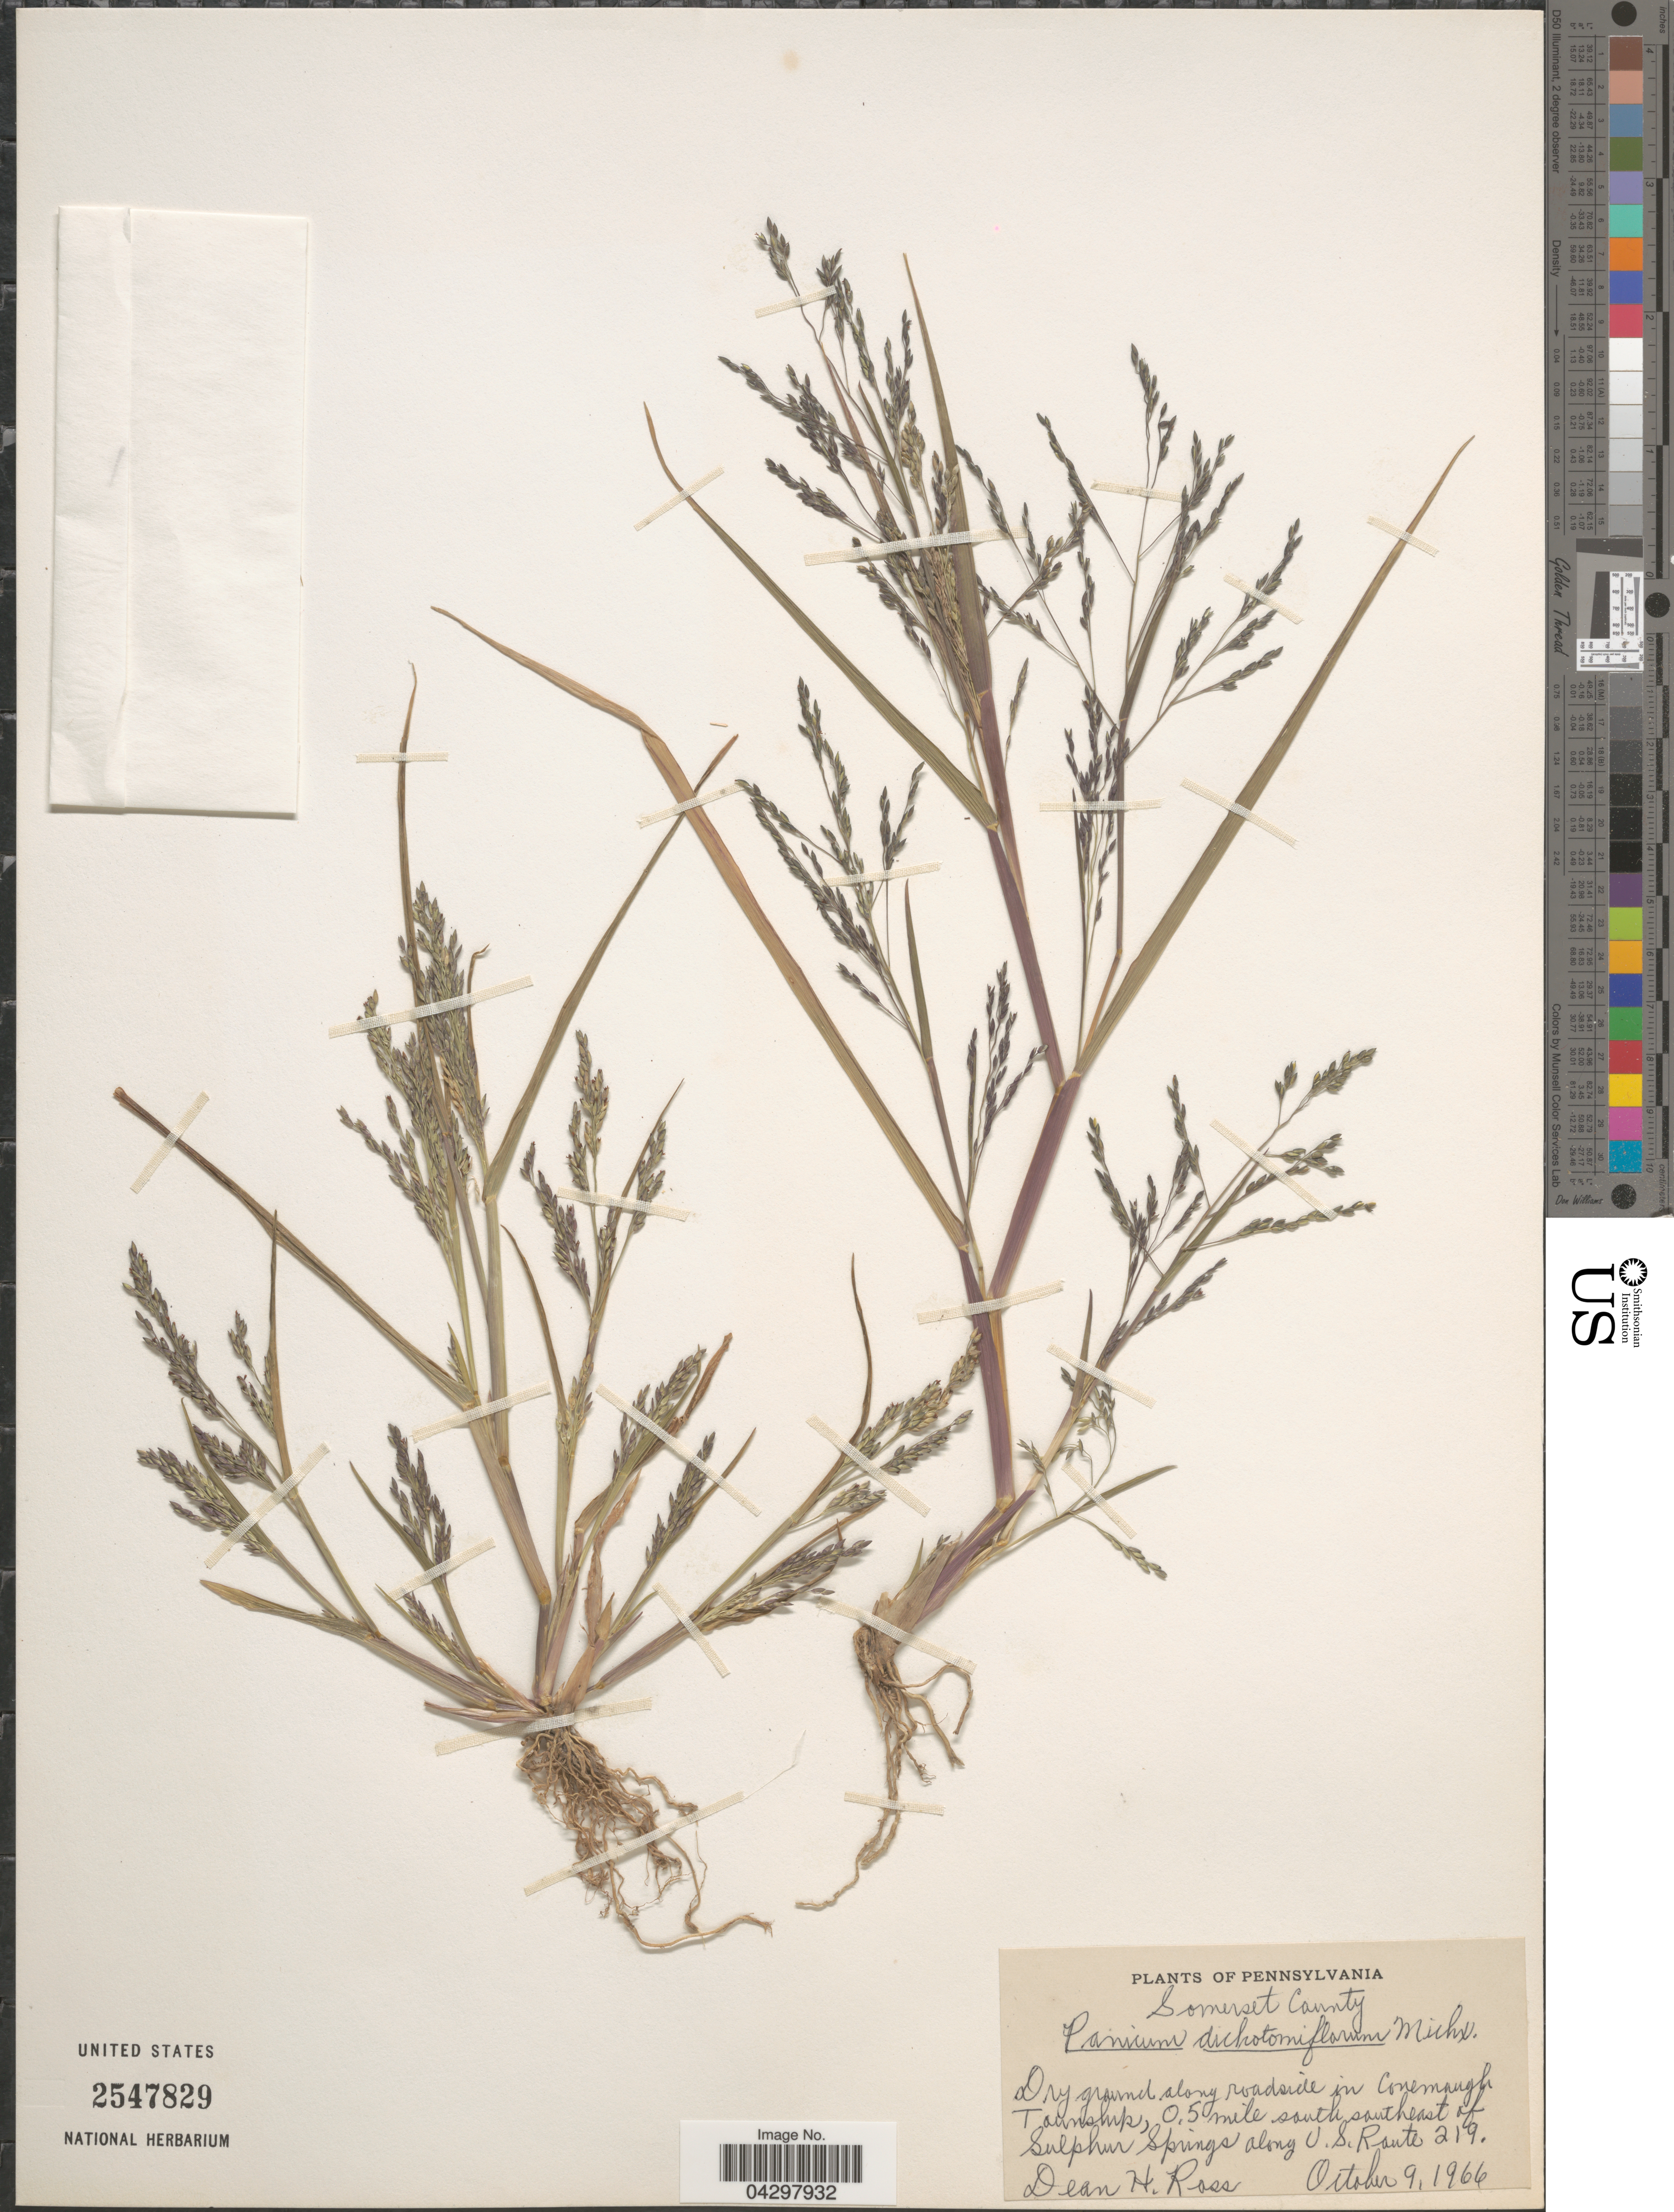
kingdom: Plantae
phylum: Tracheophyta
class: Liliopsida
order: Poales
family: Poaceae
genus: Panicum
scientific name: Panicum dichotomiflorum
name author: Michx.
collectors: D. Ross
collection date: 1966-10-09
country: United States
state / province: Pennsylvania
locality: Somerset County. Dry ground along roadside in Conemaugh Township, 0.5 mile south southeast of Sulphur Springs along U.S. Route 219.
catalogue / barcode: US 2547829